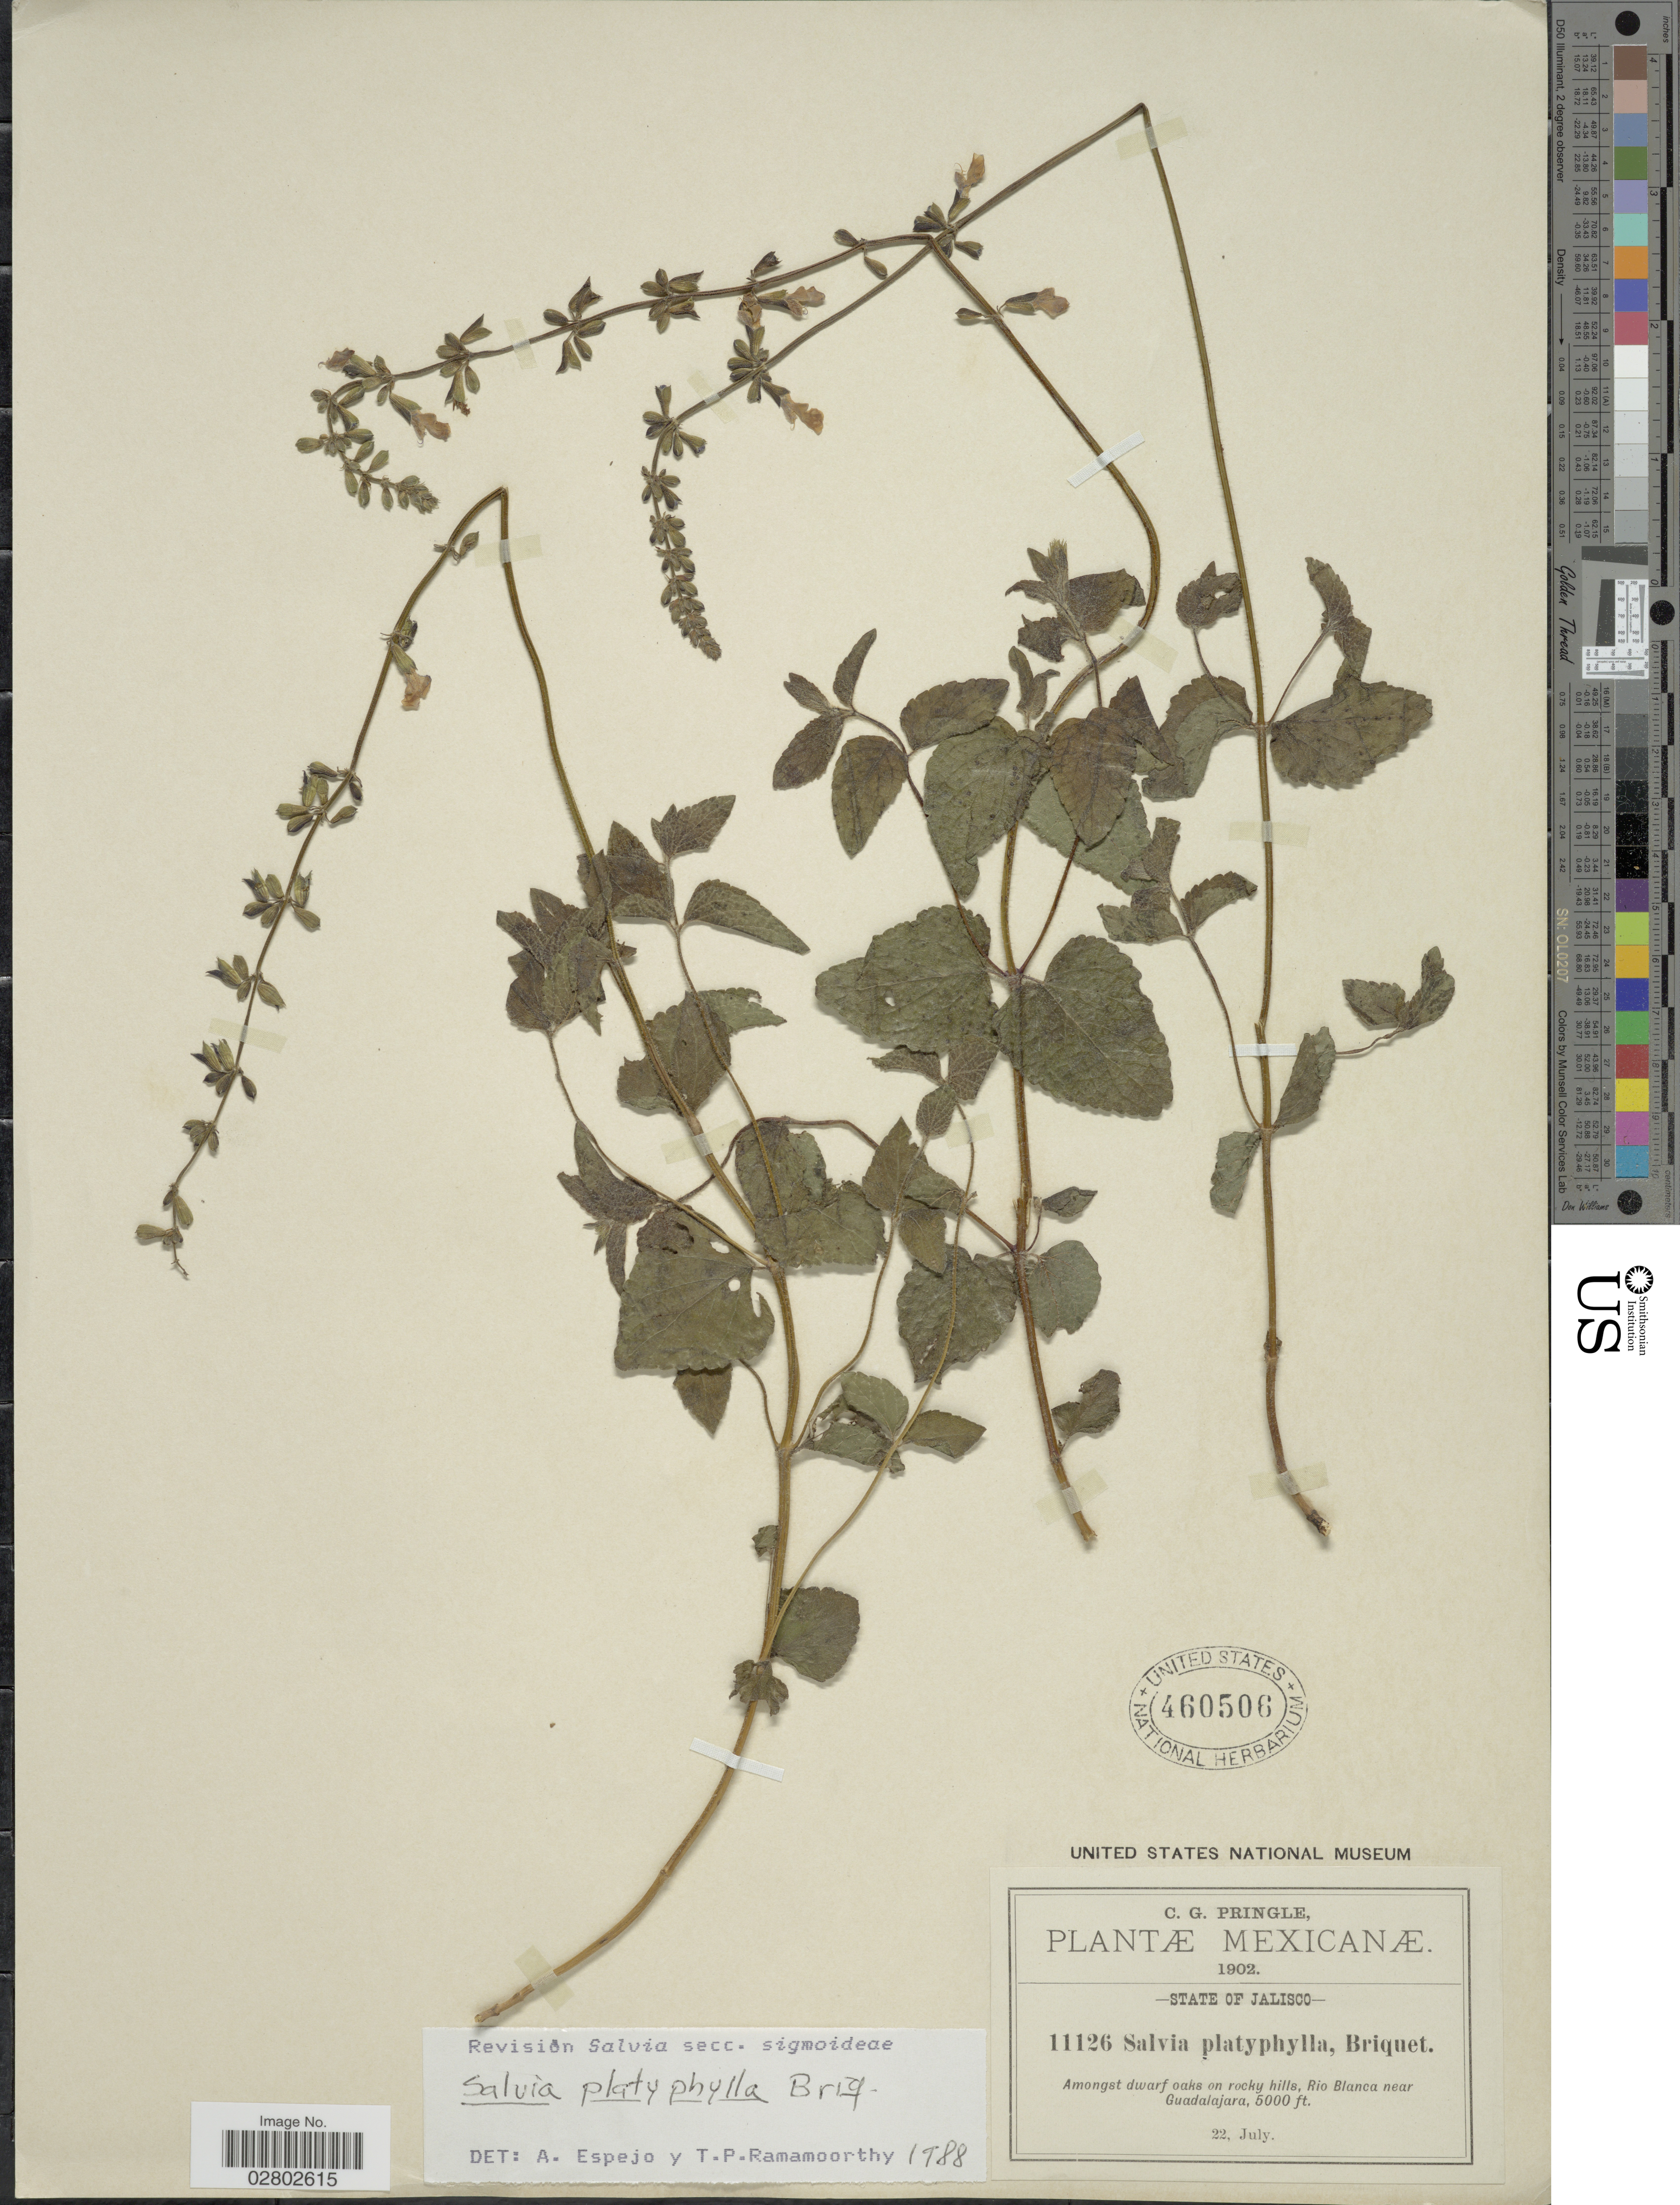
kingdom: Plantae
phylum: Tracheophyta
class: Magnoliopsida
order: Lamiales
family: Lamiaceae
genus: Salvia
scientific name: Salvia platyphylla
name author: Briq.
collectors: C. G. Pringle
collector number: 11126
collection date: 1902-07-22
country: Mexico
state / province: Jalisco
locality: Rio Blanca near Guadalajara.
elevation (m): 1524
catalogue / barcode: US 460506